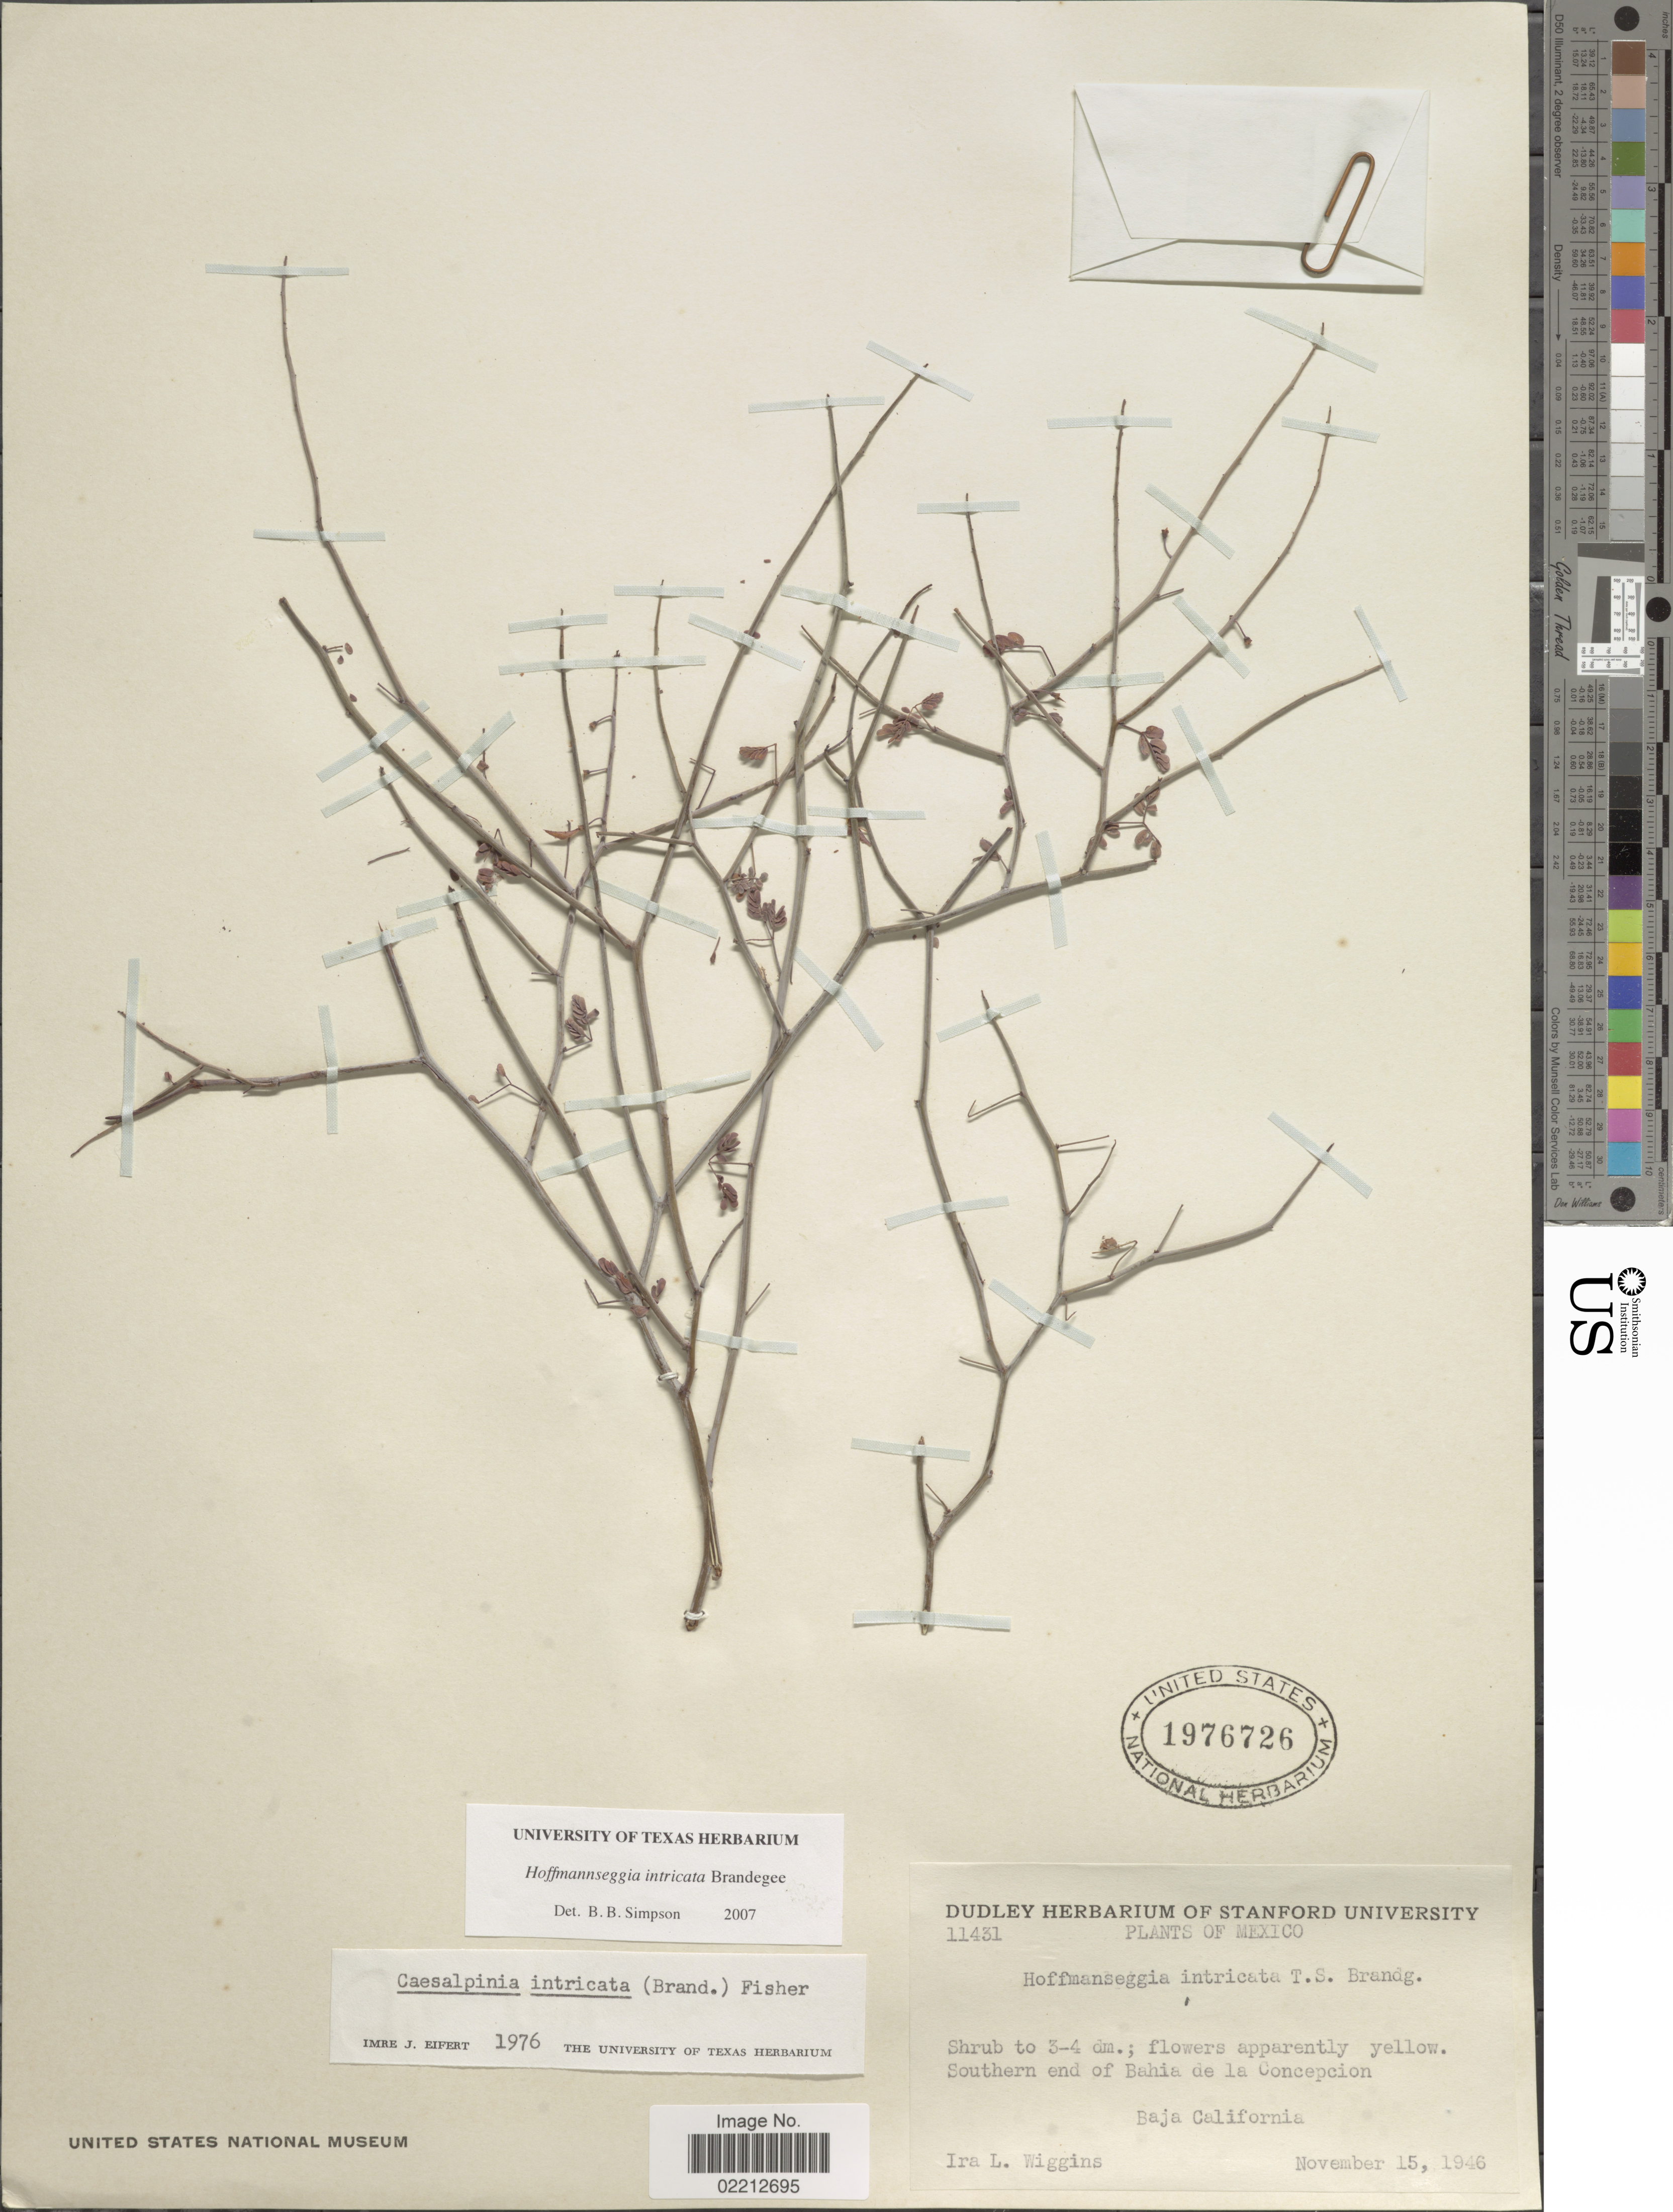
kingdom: Plantae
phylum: Tracheophyta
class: Magnoliopsida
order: Fabales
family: Fabaceae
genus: Hoffmannseggia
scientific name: Hoffmannseggia intricata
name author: Brandegee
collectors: I. L. Wiggins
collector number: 11431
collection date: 1946-11-15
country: Mexico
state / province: Baja California Sur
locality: Southern end of Bahia de la Concepcion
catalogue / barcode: US 1976726